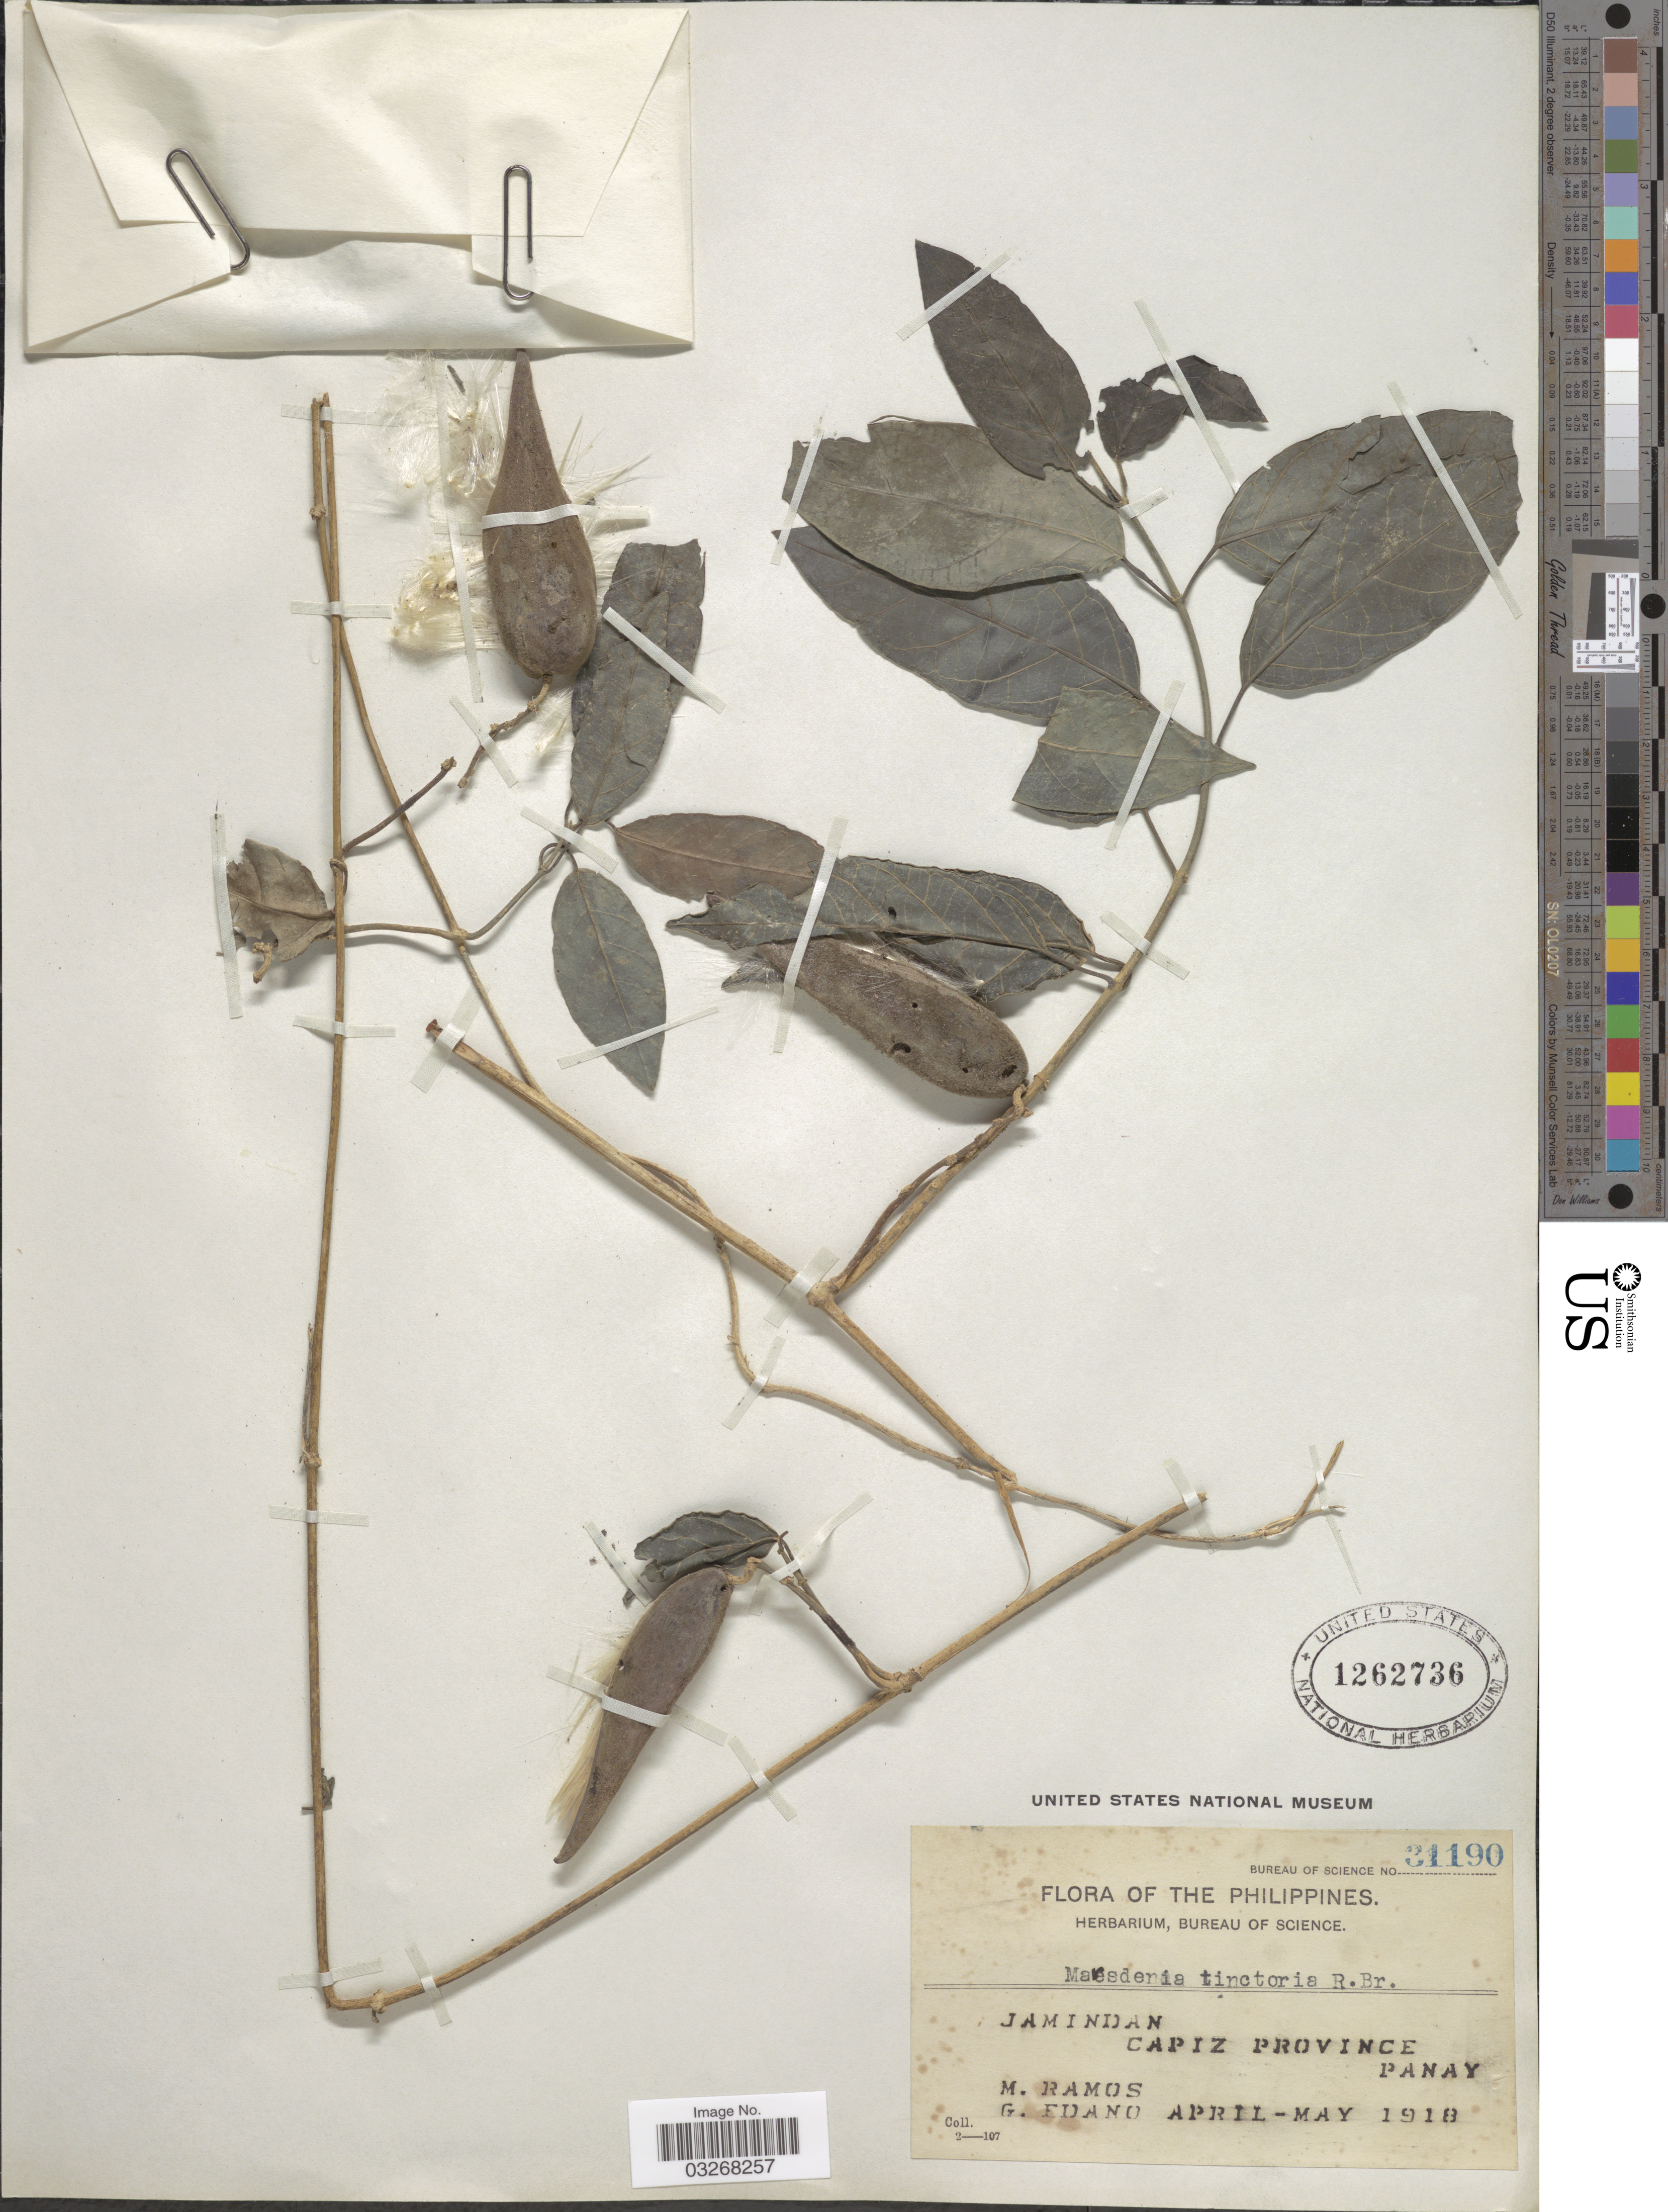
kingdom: Plantae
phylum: Tracheophyta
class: Magnoliopsida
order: Gentianales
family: Apocynaceae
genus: Marsdenia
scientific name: Marsdenia tinctoria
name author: (Roxb.) R. Br.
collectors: M. Ramos & G. Edaño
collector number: Bureau of Science 31190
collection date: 1918-04/1918-05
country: Philippines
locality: Jamindan. Capiz Province. Panay.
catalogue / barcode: US 1262736